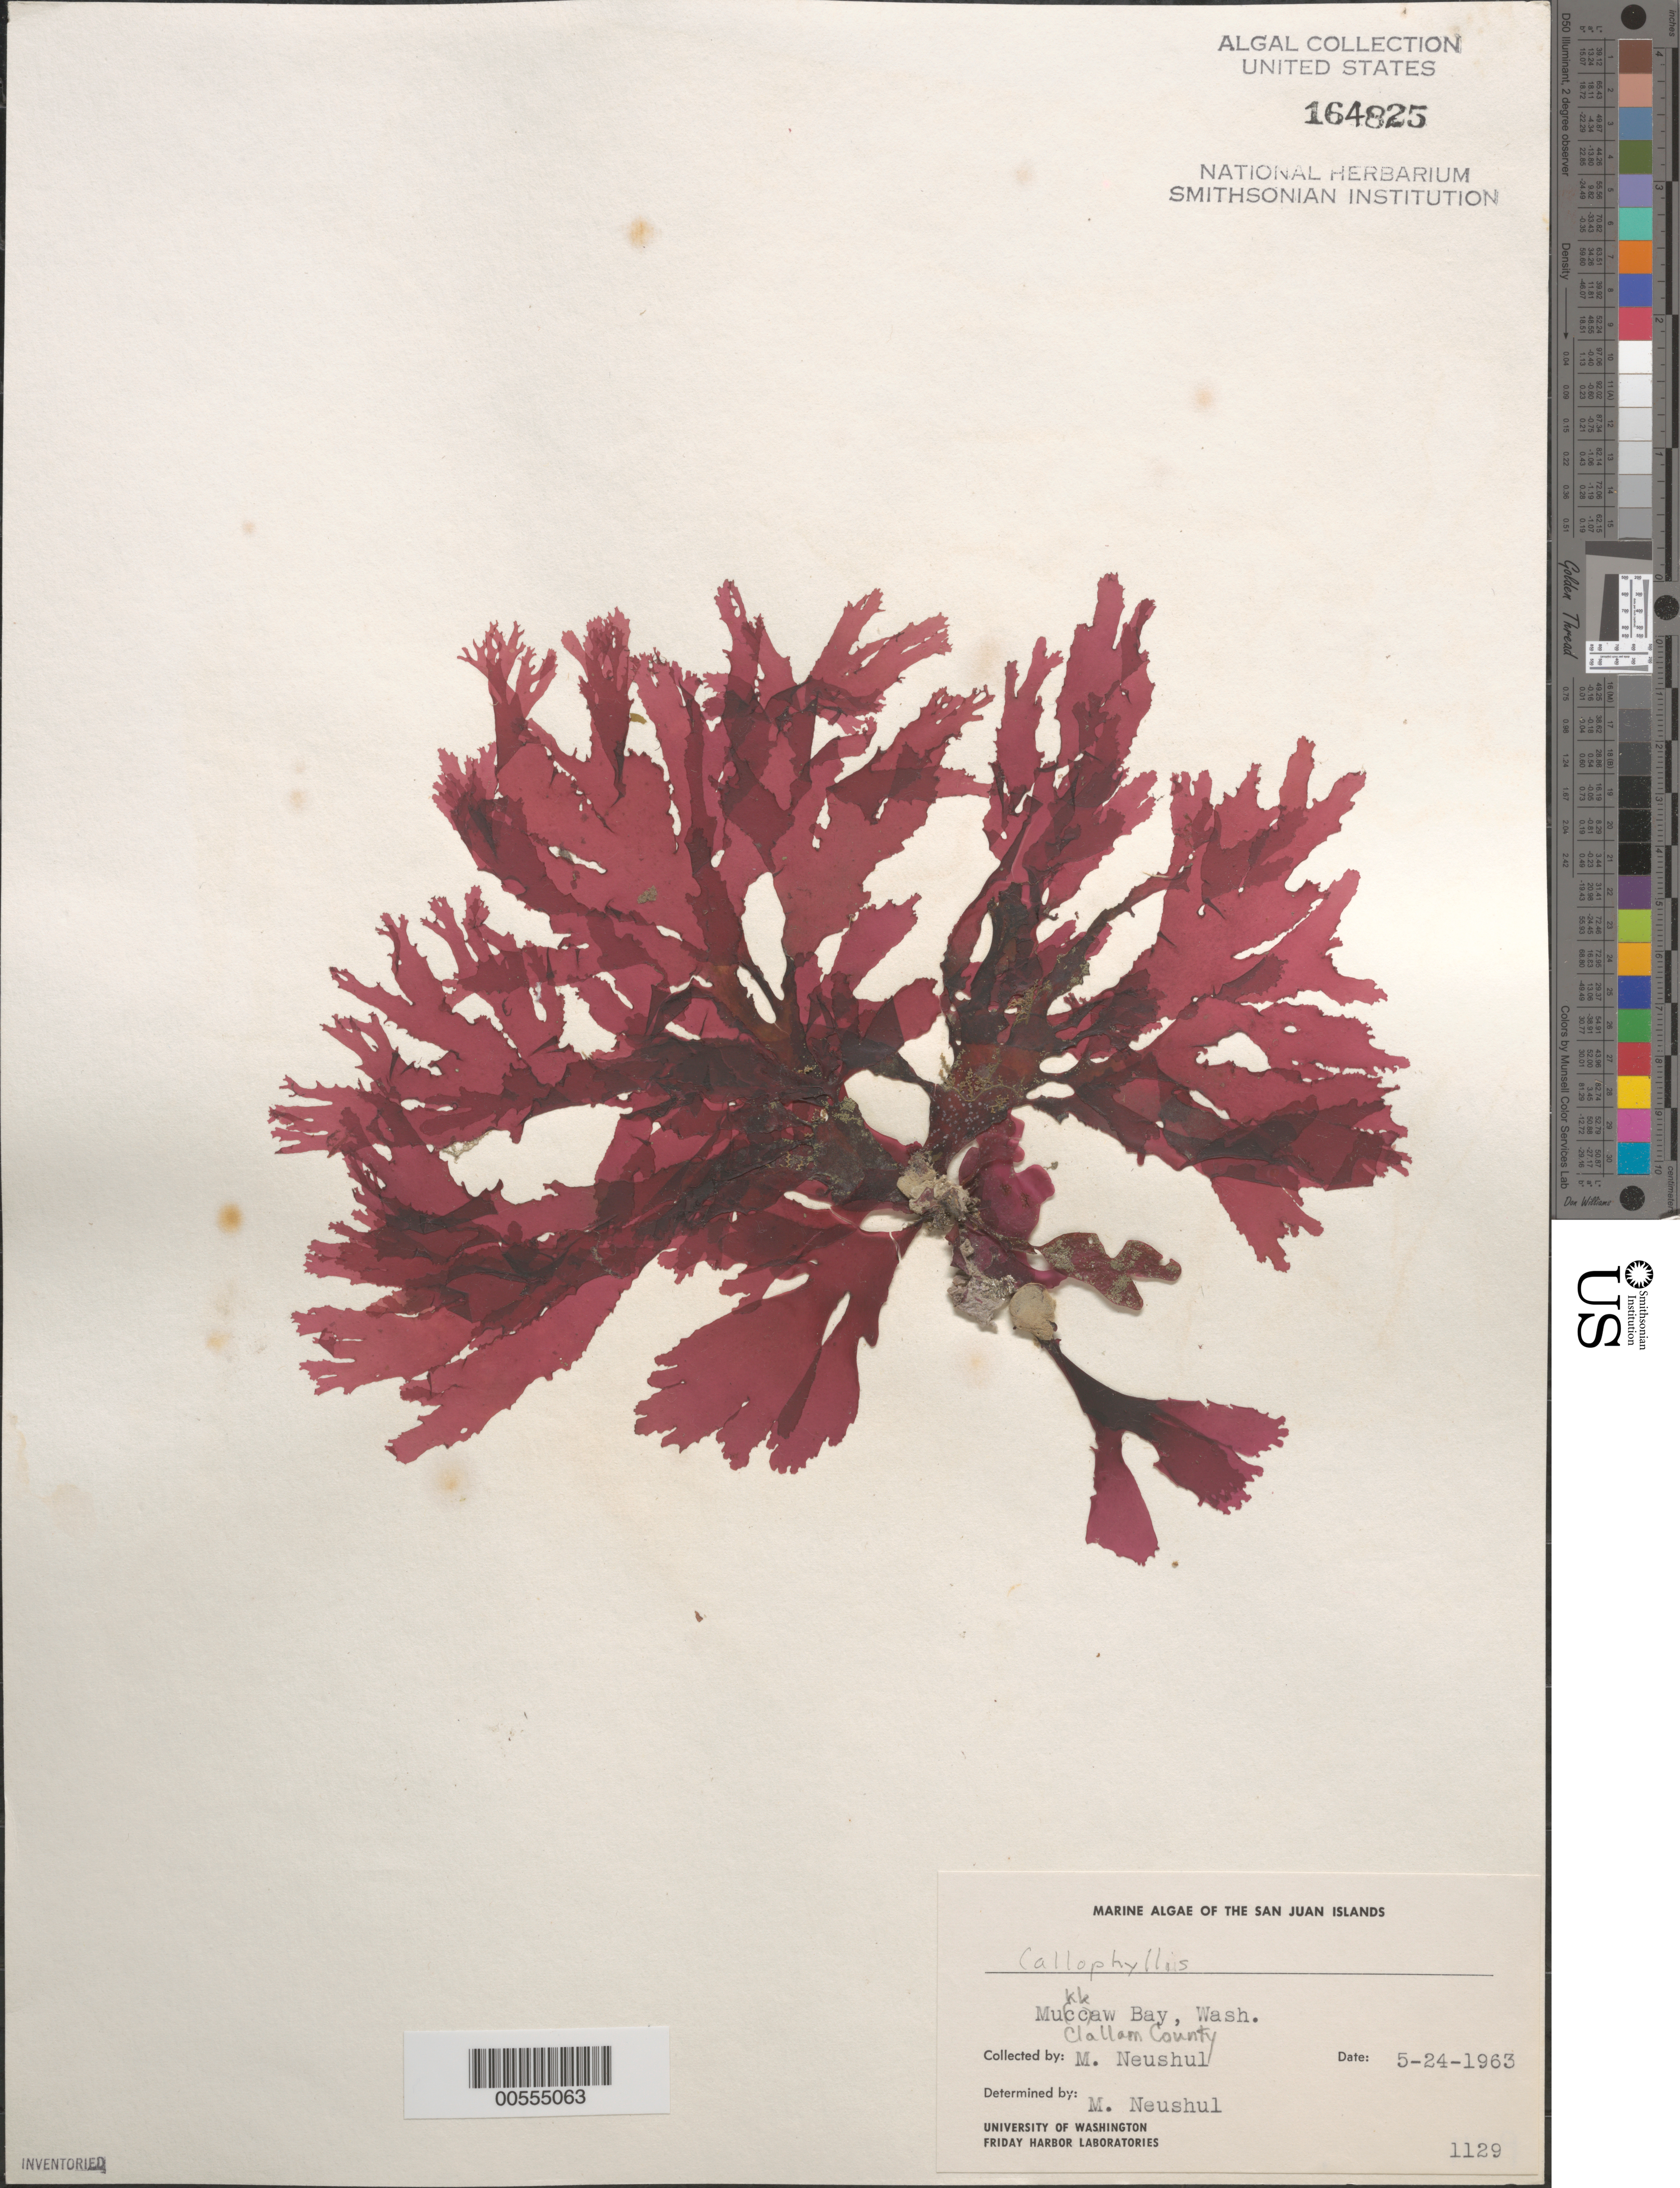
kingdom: Plantae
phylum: Rhodophyta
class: Florideophyceae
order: Gigartinales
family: Kallymeniaceae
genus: Callophyllis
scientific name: Callophyllis sp.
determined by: Neushul, M.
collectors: M. Neushul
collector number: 1129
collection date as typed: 24 May 1963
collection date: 1963-05-24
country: United States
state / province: Washington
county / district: Clallam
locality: Mukkaw Bay (Muccaw Bay)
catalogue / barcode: US 164825